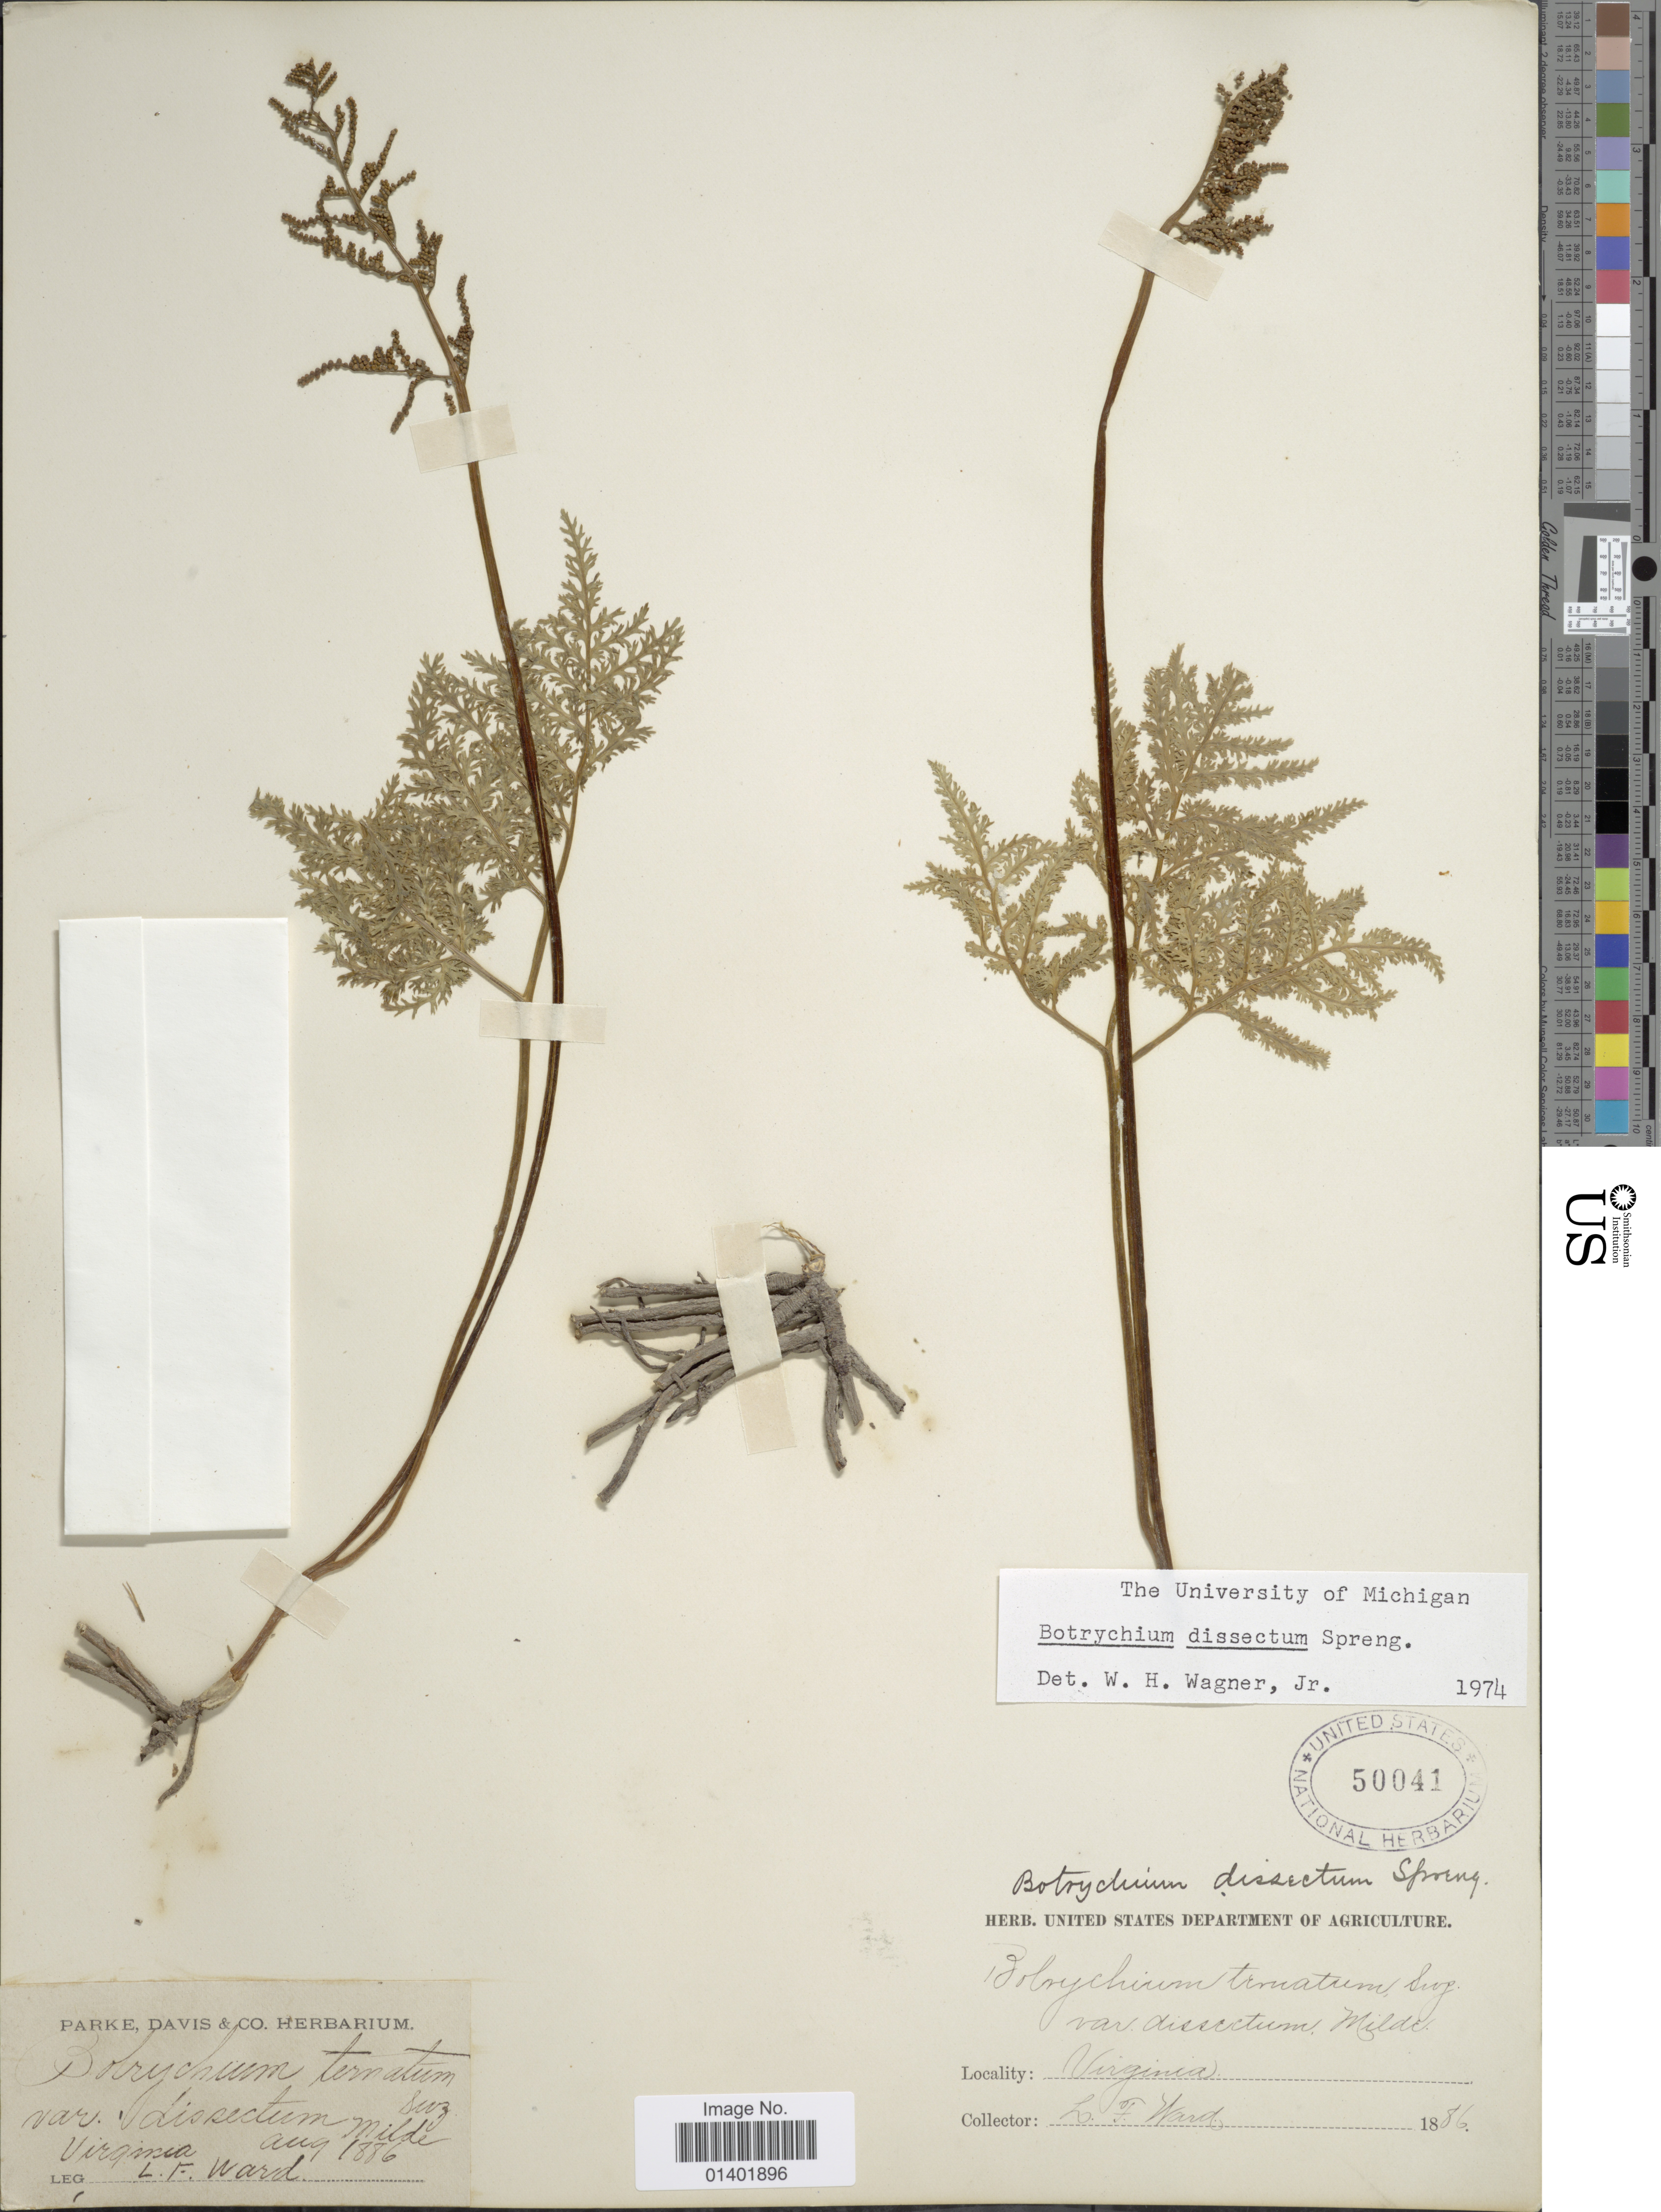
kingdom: Plantae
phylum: Tracheophyta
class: Polypodiopsida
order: Ophioglossales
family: Ophioglossaceae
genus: Botrychium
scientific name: Botrychium dissectum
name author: Spreng.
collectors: L. Ward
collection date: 1886-08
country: United States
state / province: Virginia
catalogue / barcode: US 50041